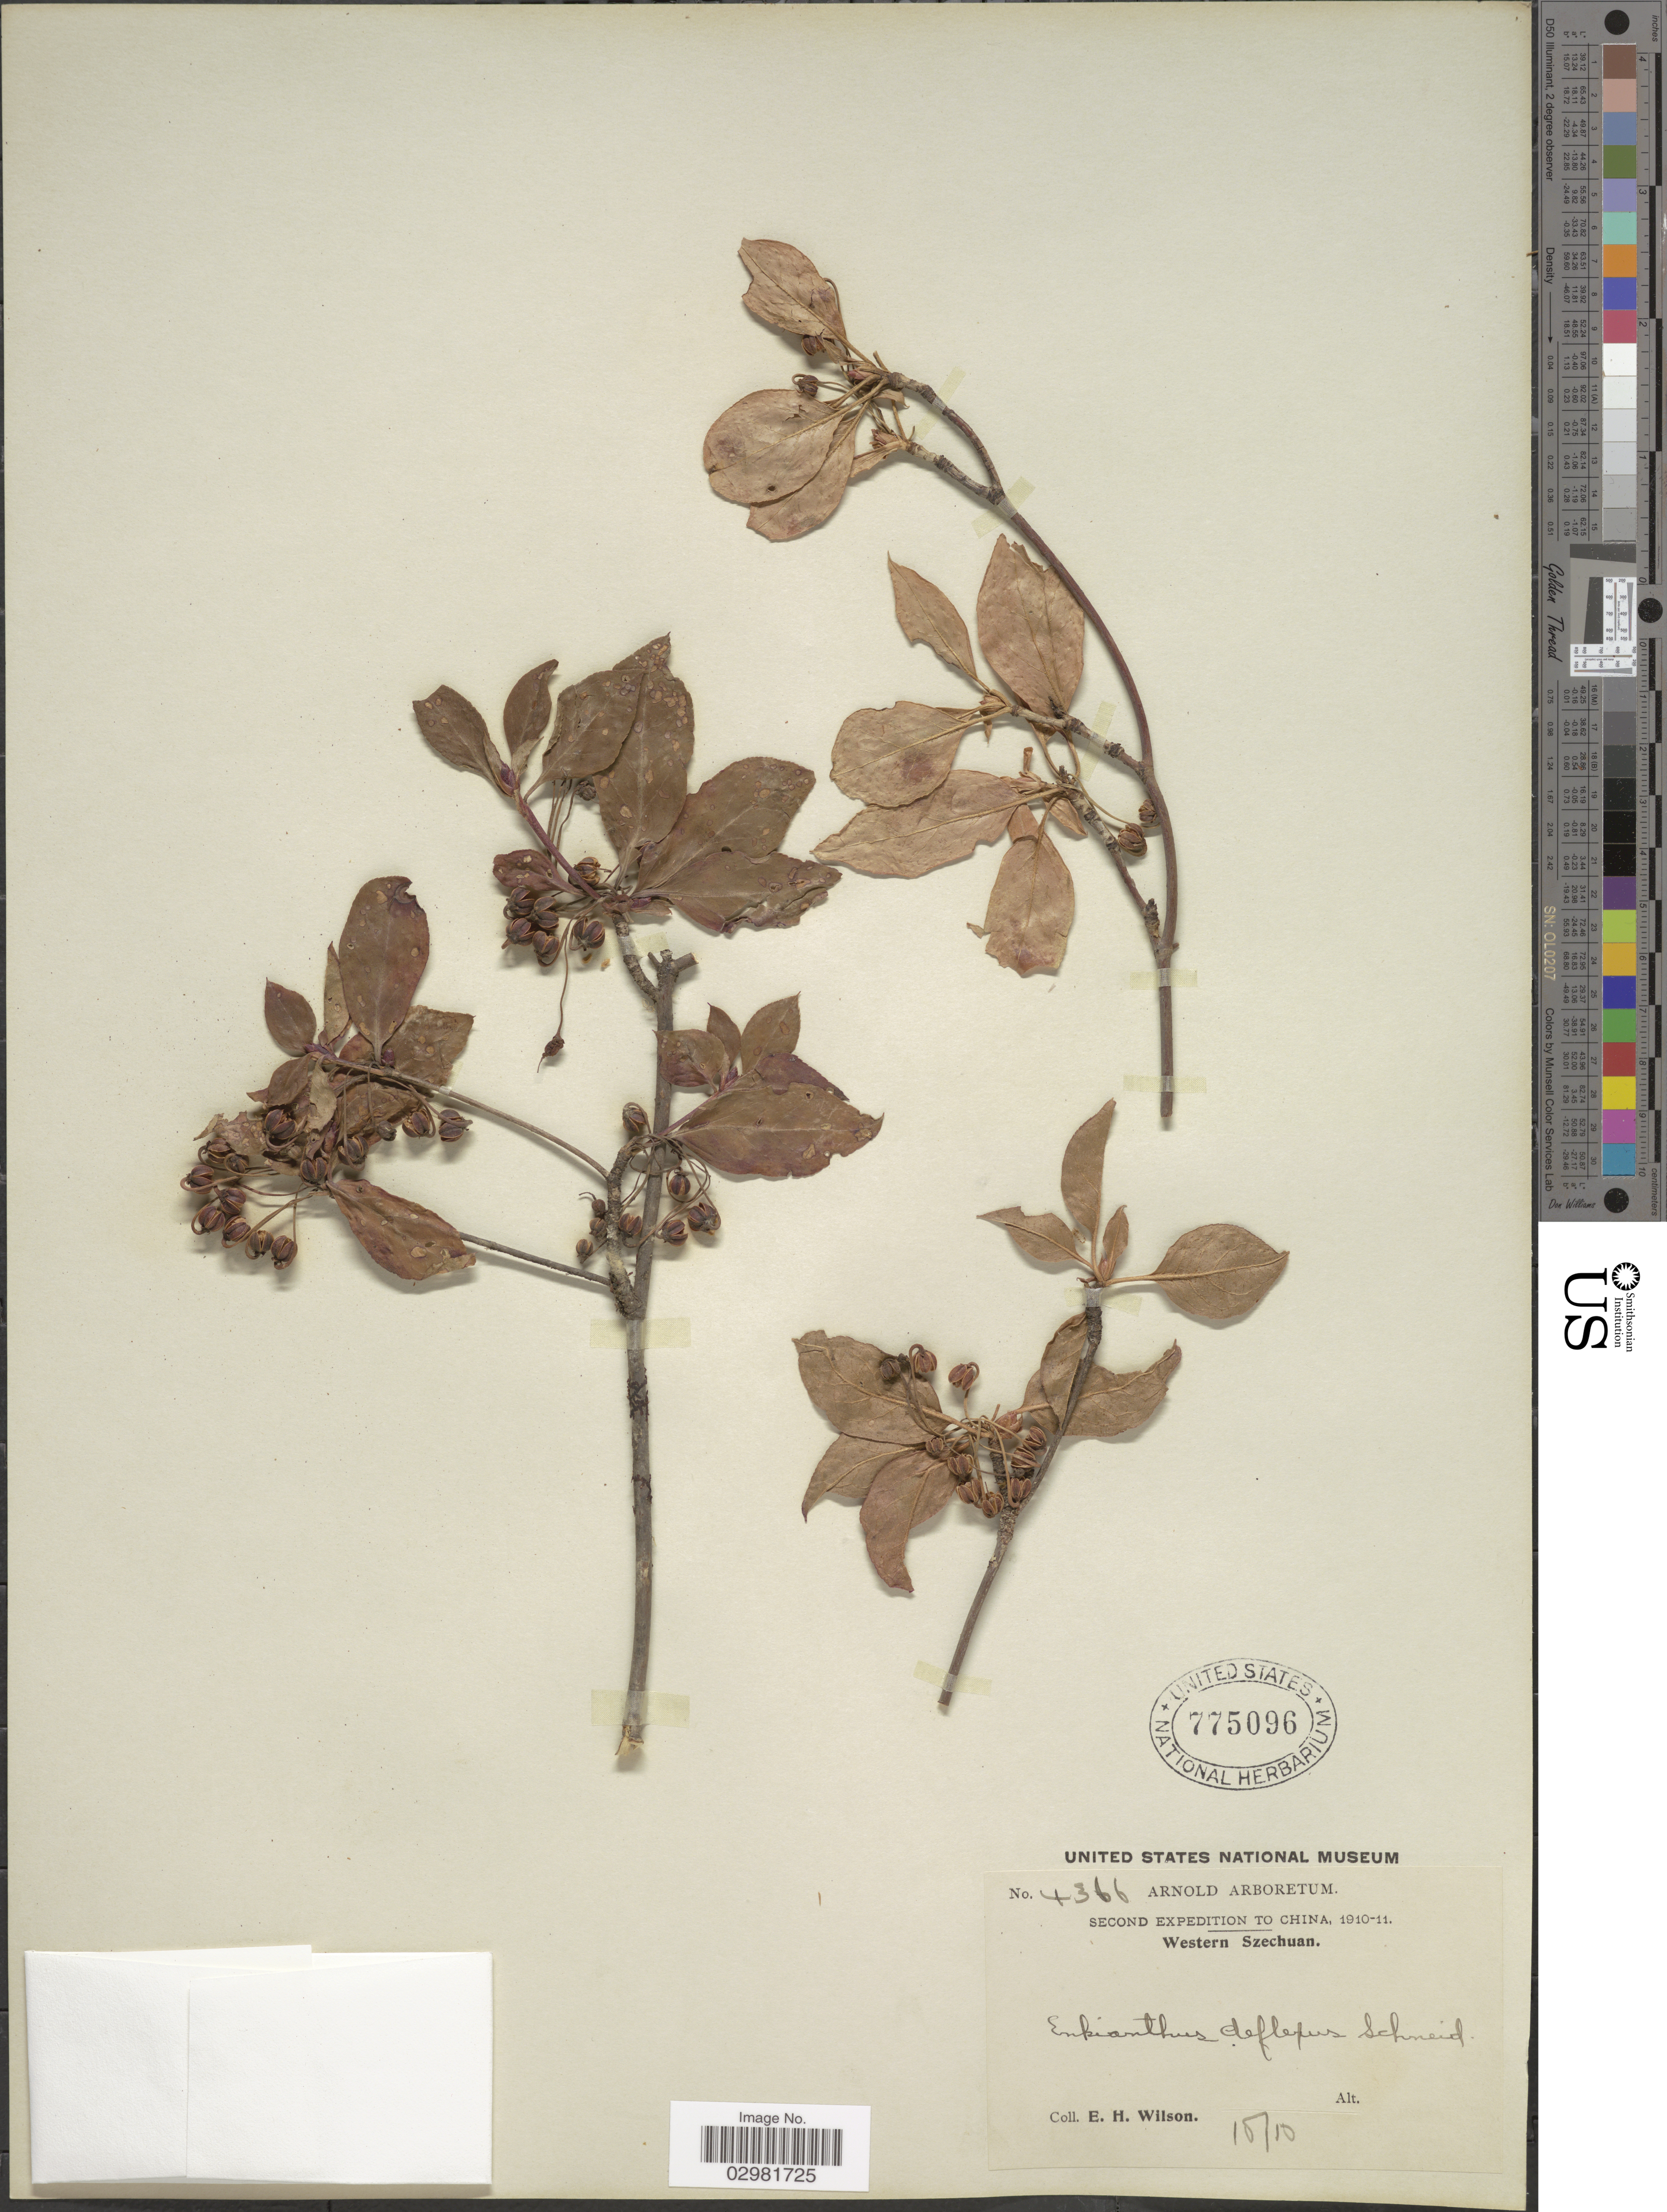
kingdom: Plantae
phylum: Tracheophyta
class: Magnoliopsida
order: Ericales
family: Ericaceae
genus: Enkianthus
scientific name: Enkianthus deflexus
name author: (Griff.) C.K. Schneid.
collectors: E. Wilson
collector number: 4366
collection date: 1910-10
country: China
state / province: Sichuan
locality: Western Szechuan.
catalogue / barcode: US 775096